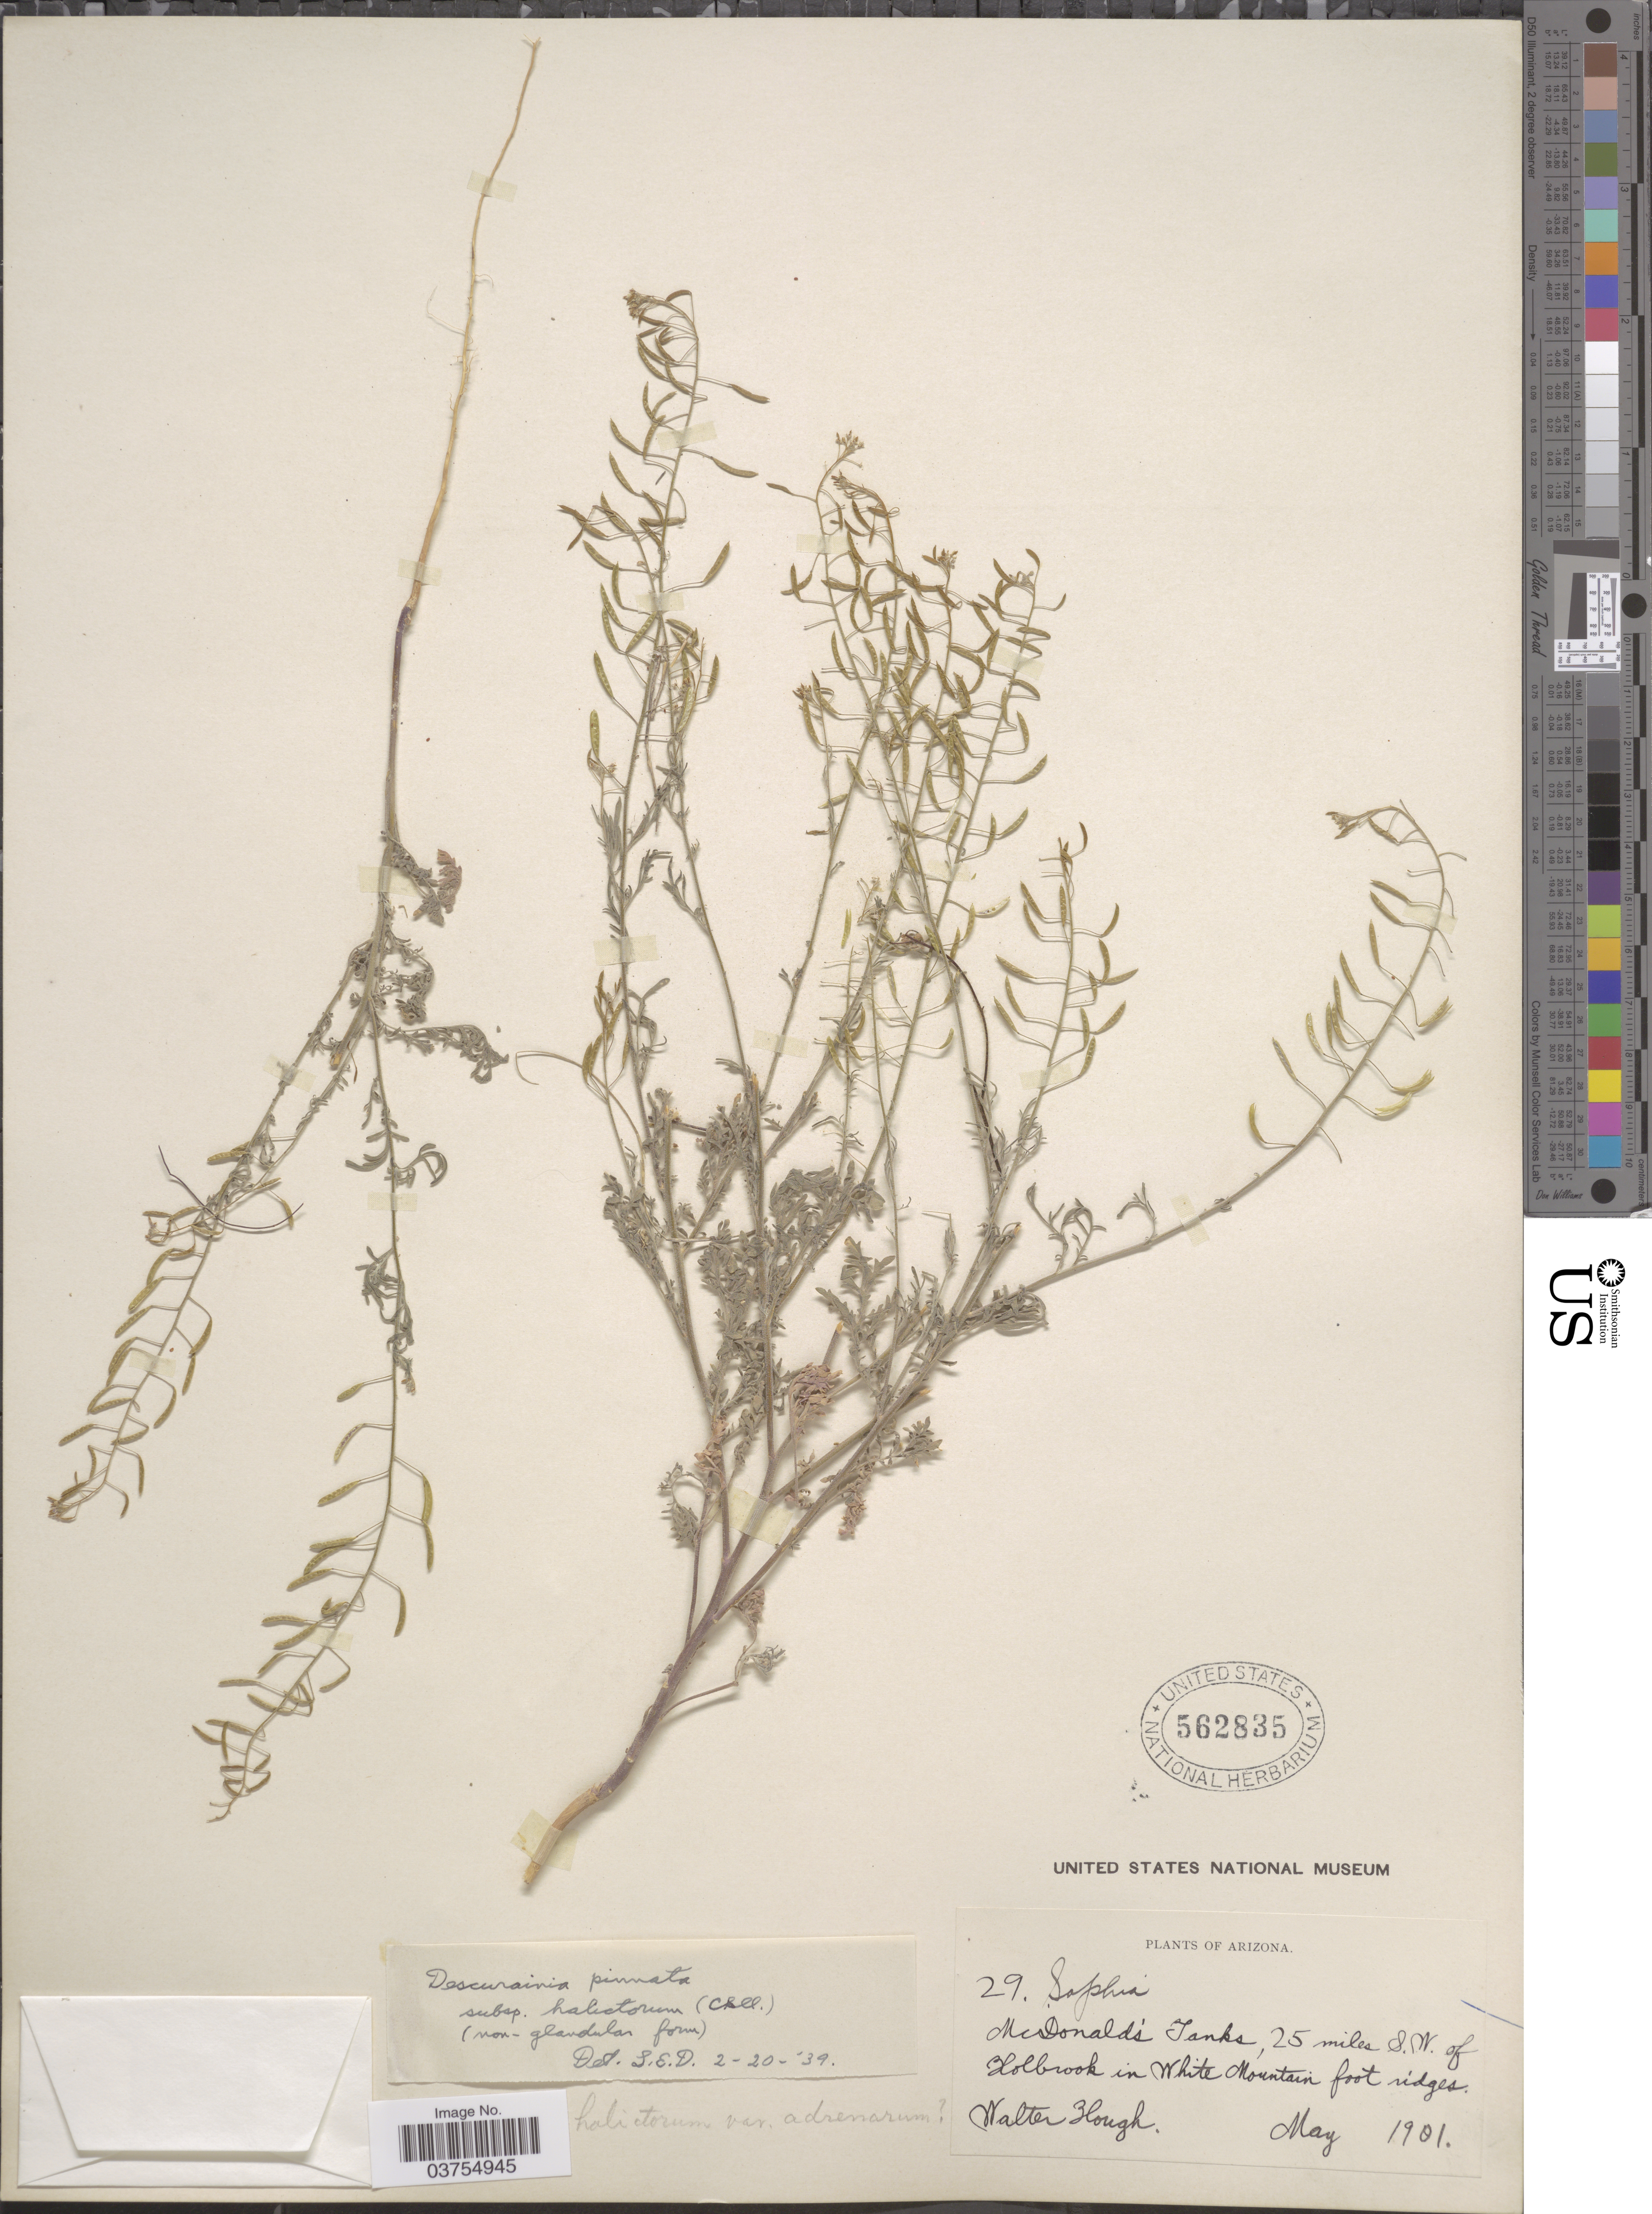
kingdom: Plantae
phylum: Tracheophyta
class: Magnoliopsida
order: Brassicales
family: Brassicaceae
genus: Descurainia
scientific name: Descurainia pinnata subsp. halictorum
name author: (Cockerell) Detling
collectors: W. Hough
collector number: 29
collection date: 1901-05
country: United States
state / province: Arizona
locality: McDonalds Tanks, 25 miles SW of Holbrook in White Mountain foot ridges.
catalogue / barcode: US 562835